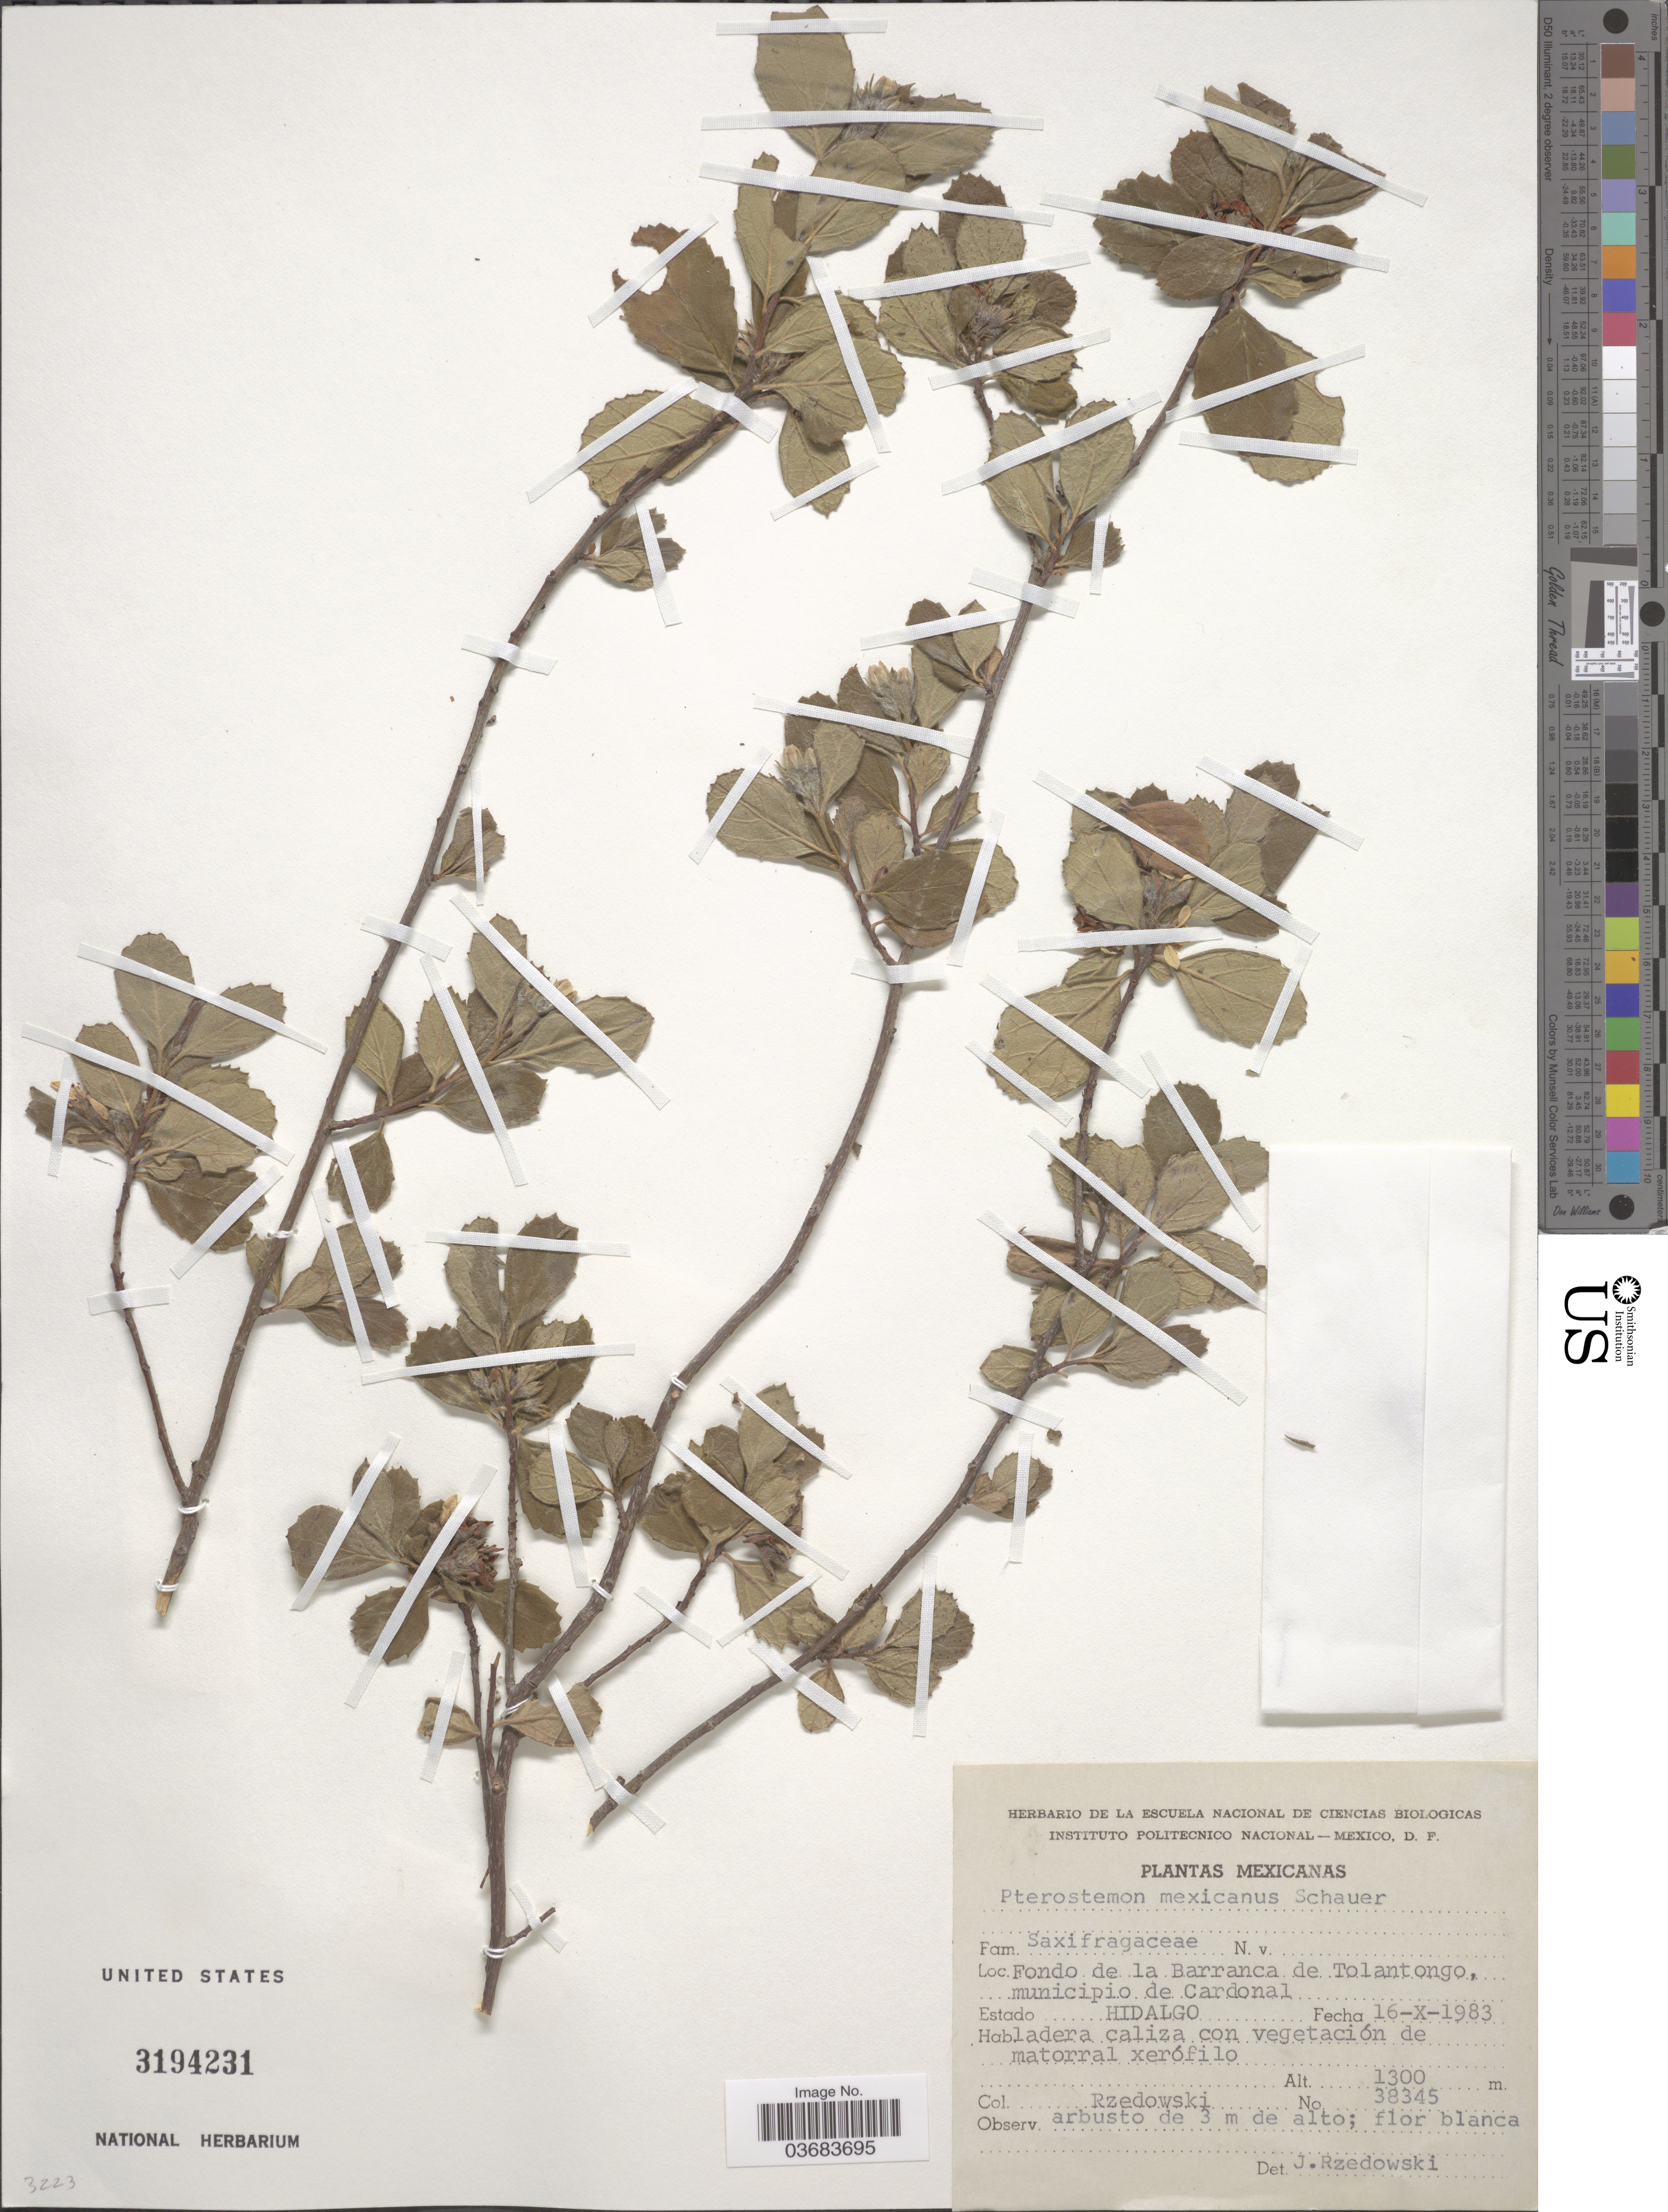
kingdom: Plantae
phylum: Tracheophyta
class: Magnoliopsida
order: Saxifragales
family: Iteaceae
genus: Pterostemon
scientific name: Pterostemon mexicanus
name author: Schauer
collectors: Rzedowski, --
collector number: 38345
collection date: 1983-10-16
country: Mexico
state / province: Hidalgo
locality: Fondo de la Barranca de Tolantongo, municipio de Cardonal.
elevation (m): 1300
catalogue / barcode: US 3194231